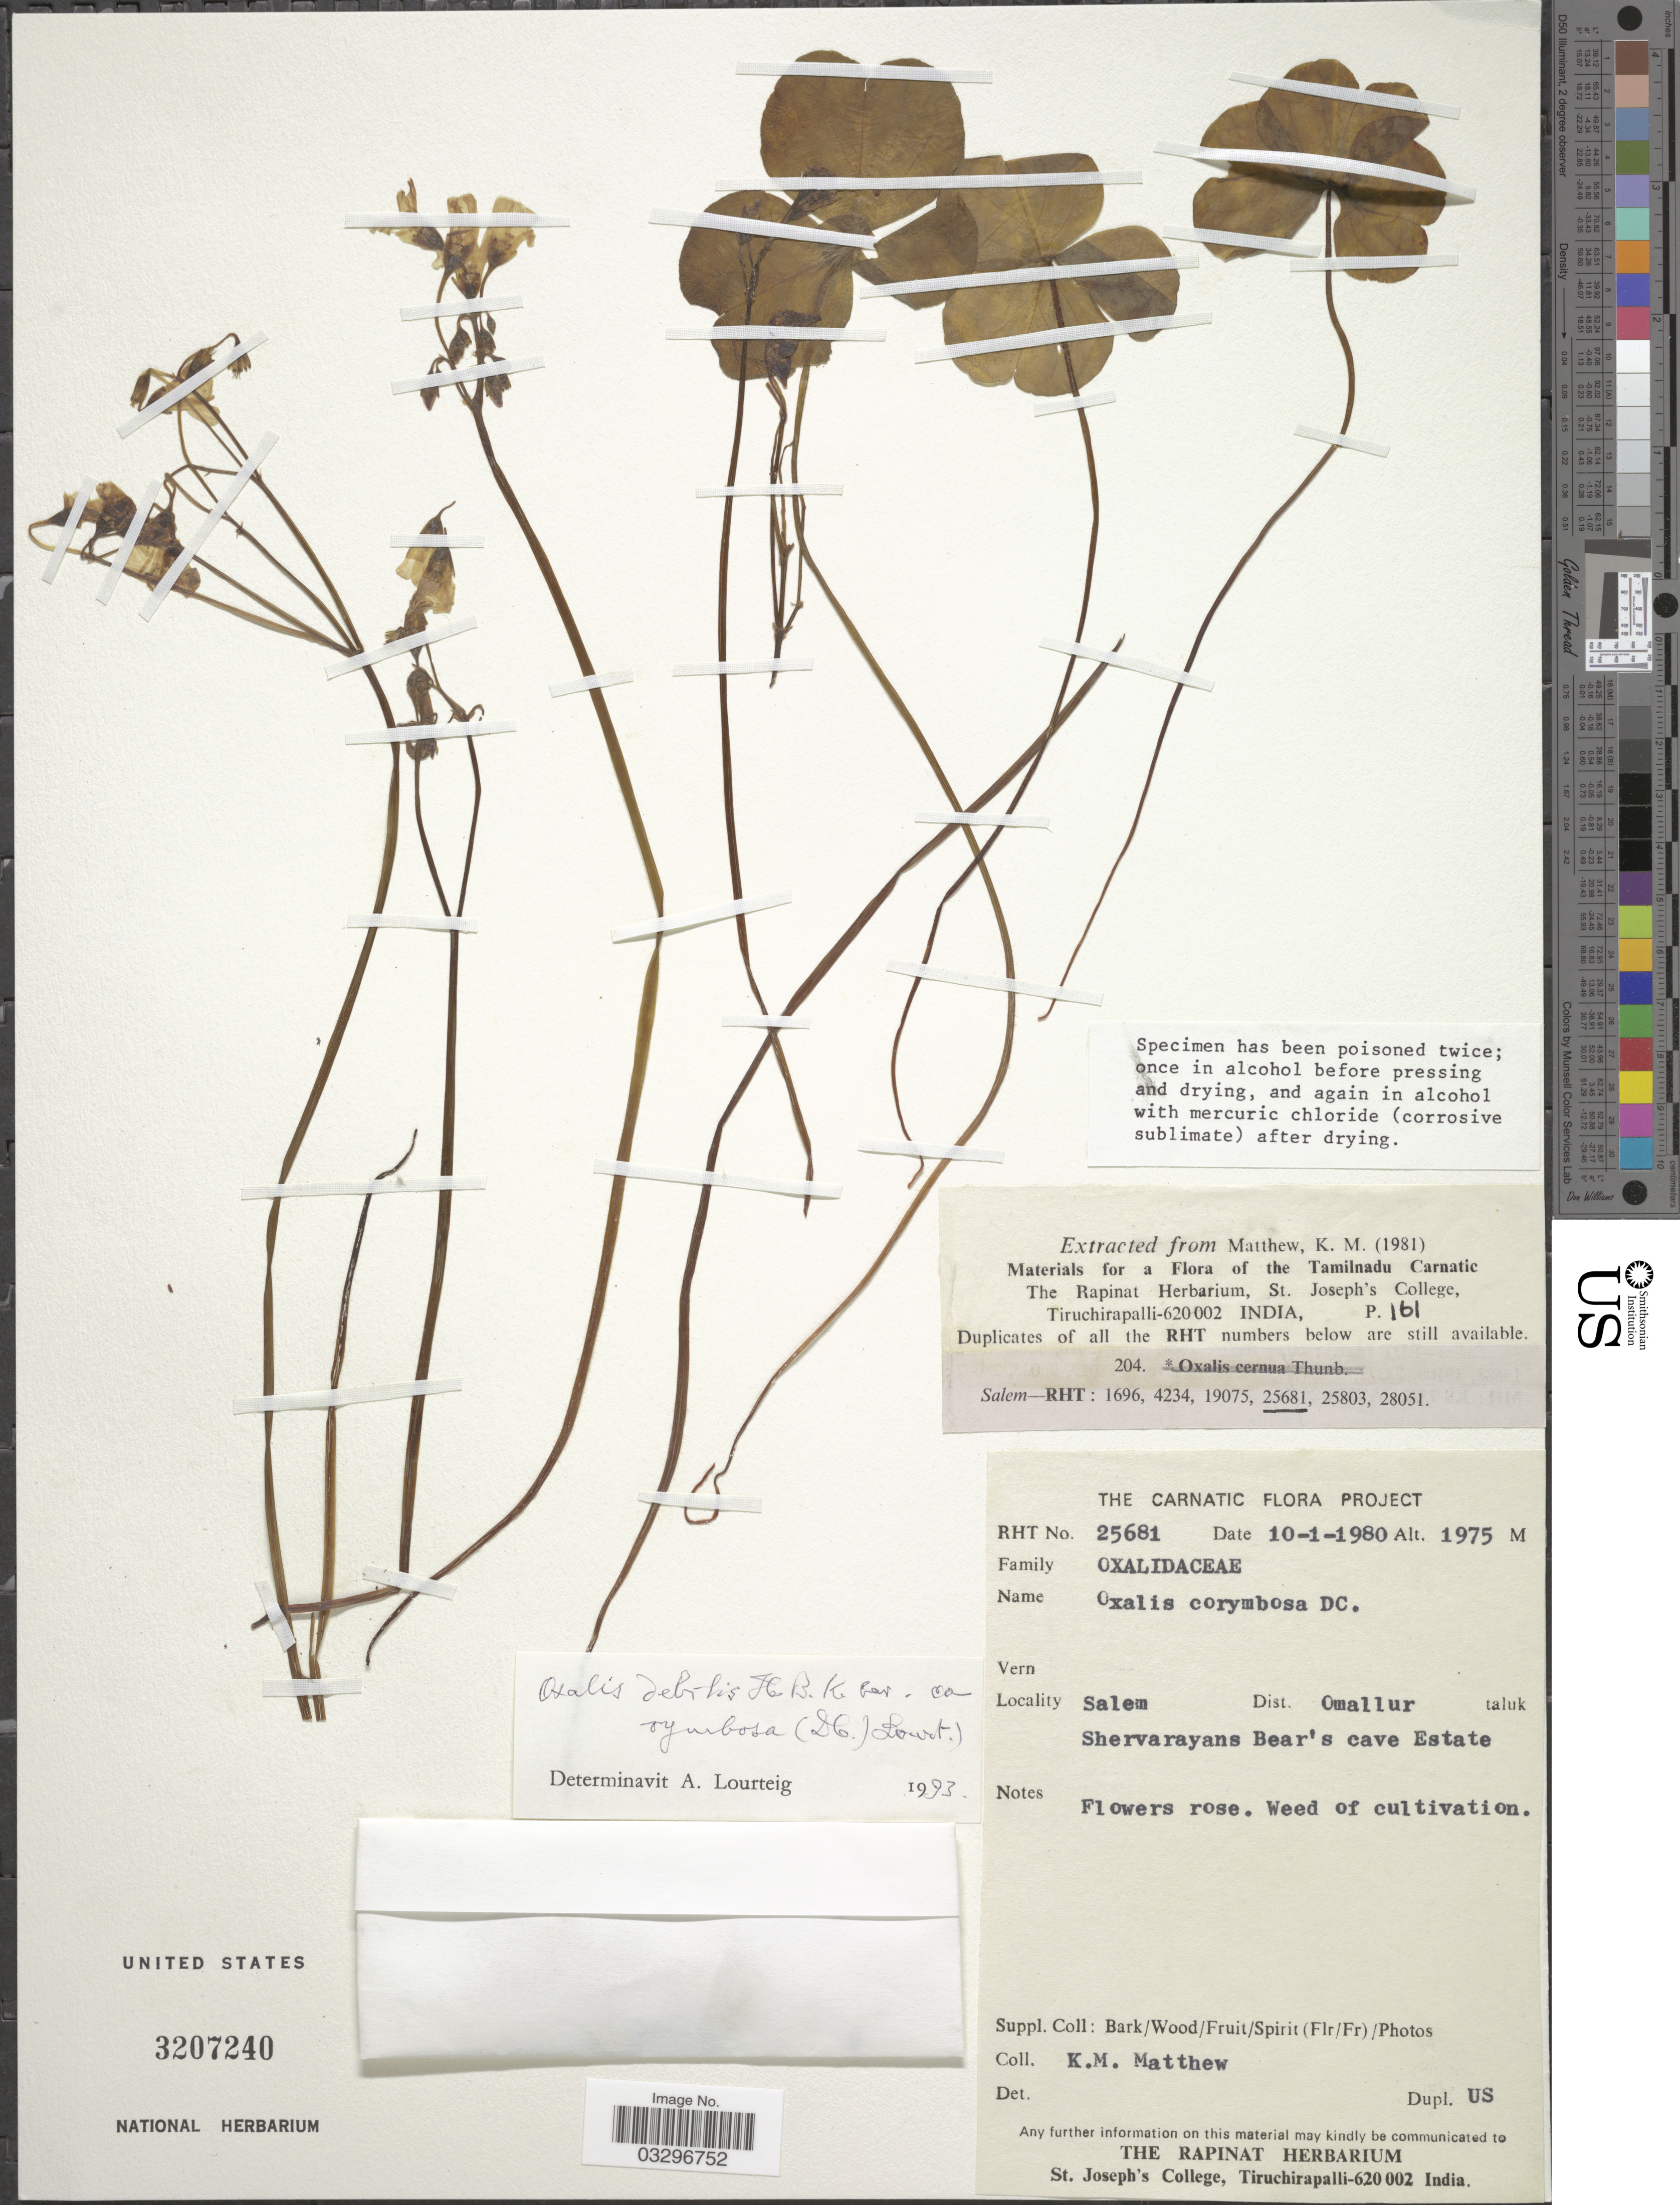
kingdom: Plantae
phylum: Tracheophyta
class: Magnoliopsida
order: Oxalidales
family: Oxalidaceae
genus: Oxalis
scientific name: Oxalis debilis var. corymbosa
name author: (DC.) Lourteig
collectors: K. M. Matthew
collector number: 25681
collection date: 1980-01-10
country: India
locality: Salem, Dist. Omallur taluk, Shervarayans Bear's cave Estate.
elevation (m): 1975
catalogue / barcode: US 3207240